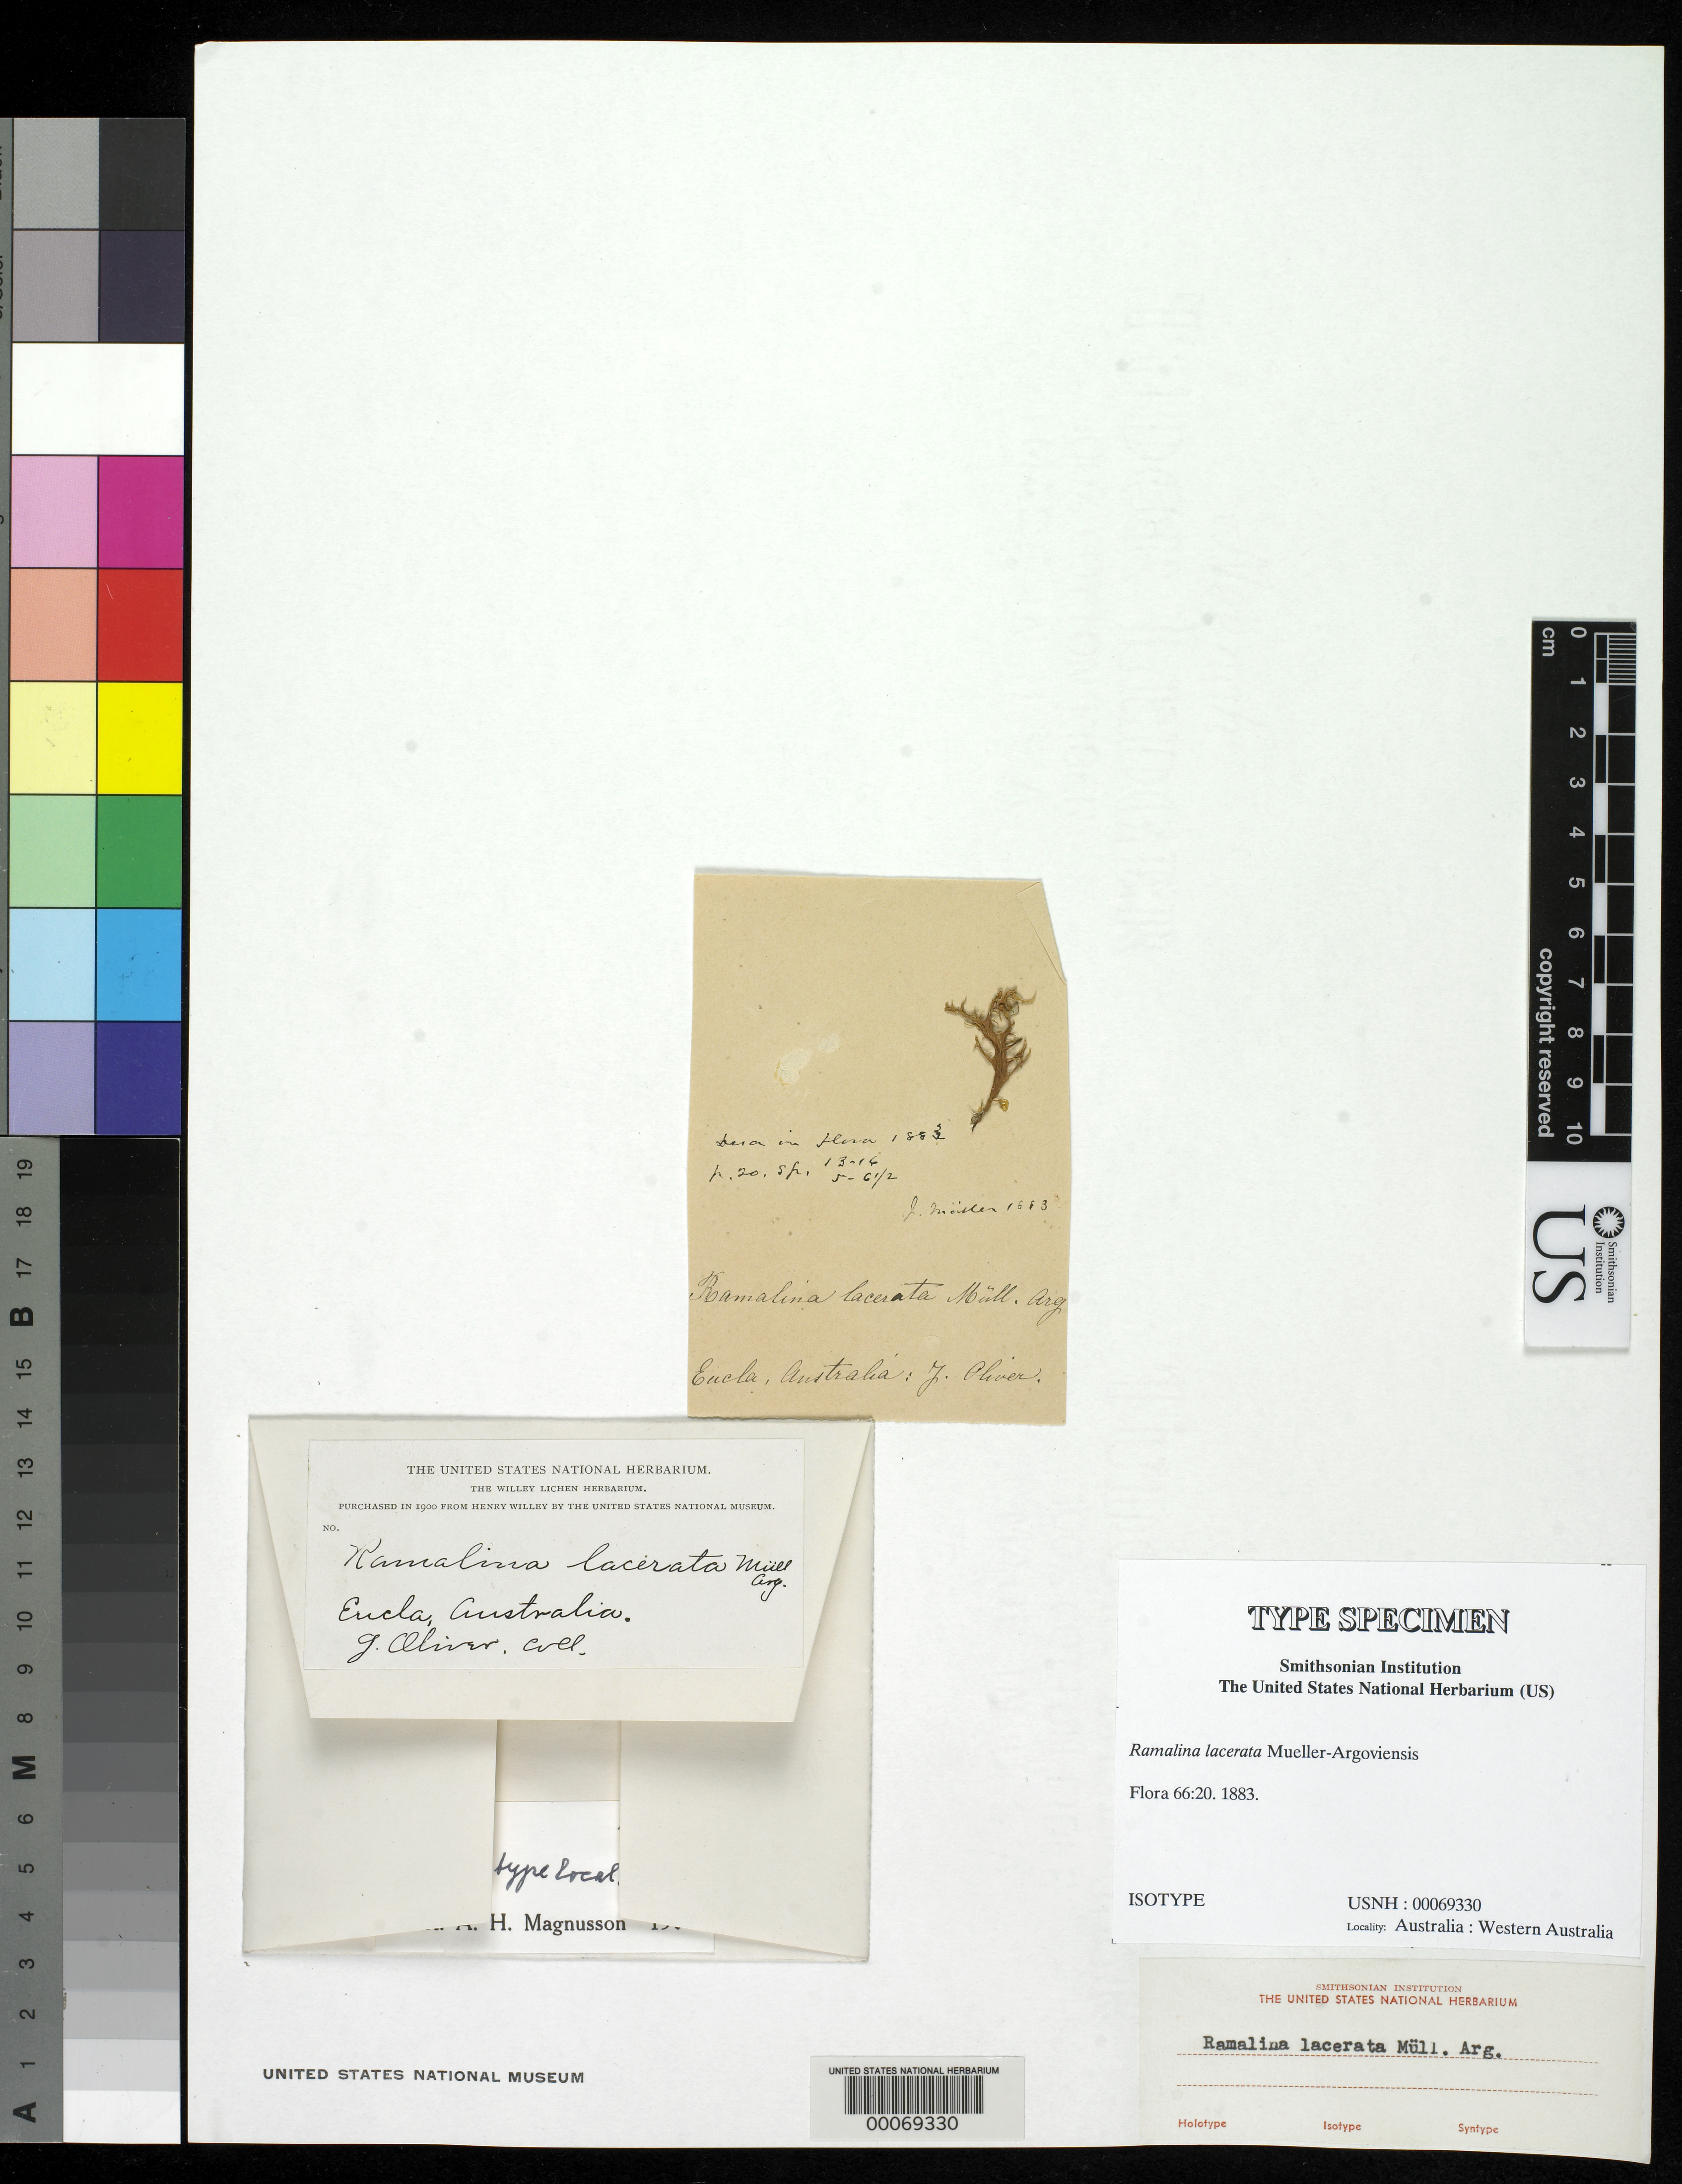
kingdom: Fungi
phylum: Ascomycota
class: Lecanoromycetes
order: Lecanorales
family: Ramalinaceae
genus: Ramalina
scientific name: Ramalina lacerata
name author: Müll. Arg.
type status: Isotype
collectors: J. Oliver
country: Australia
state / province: Western Australia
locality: Eucla.